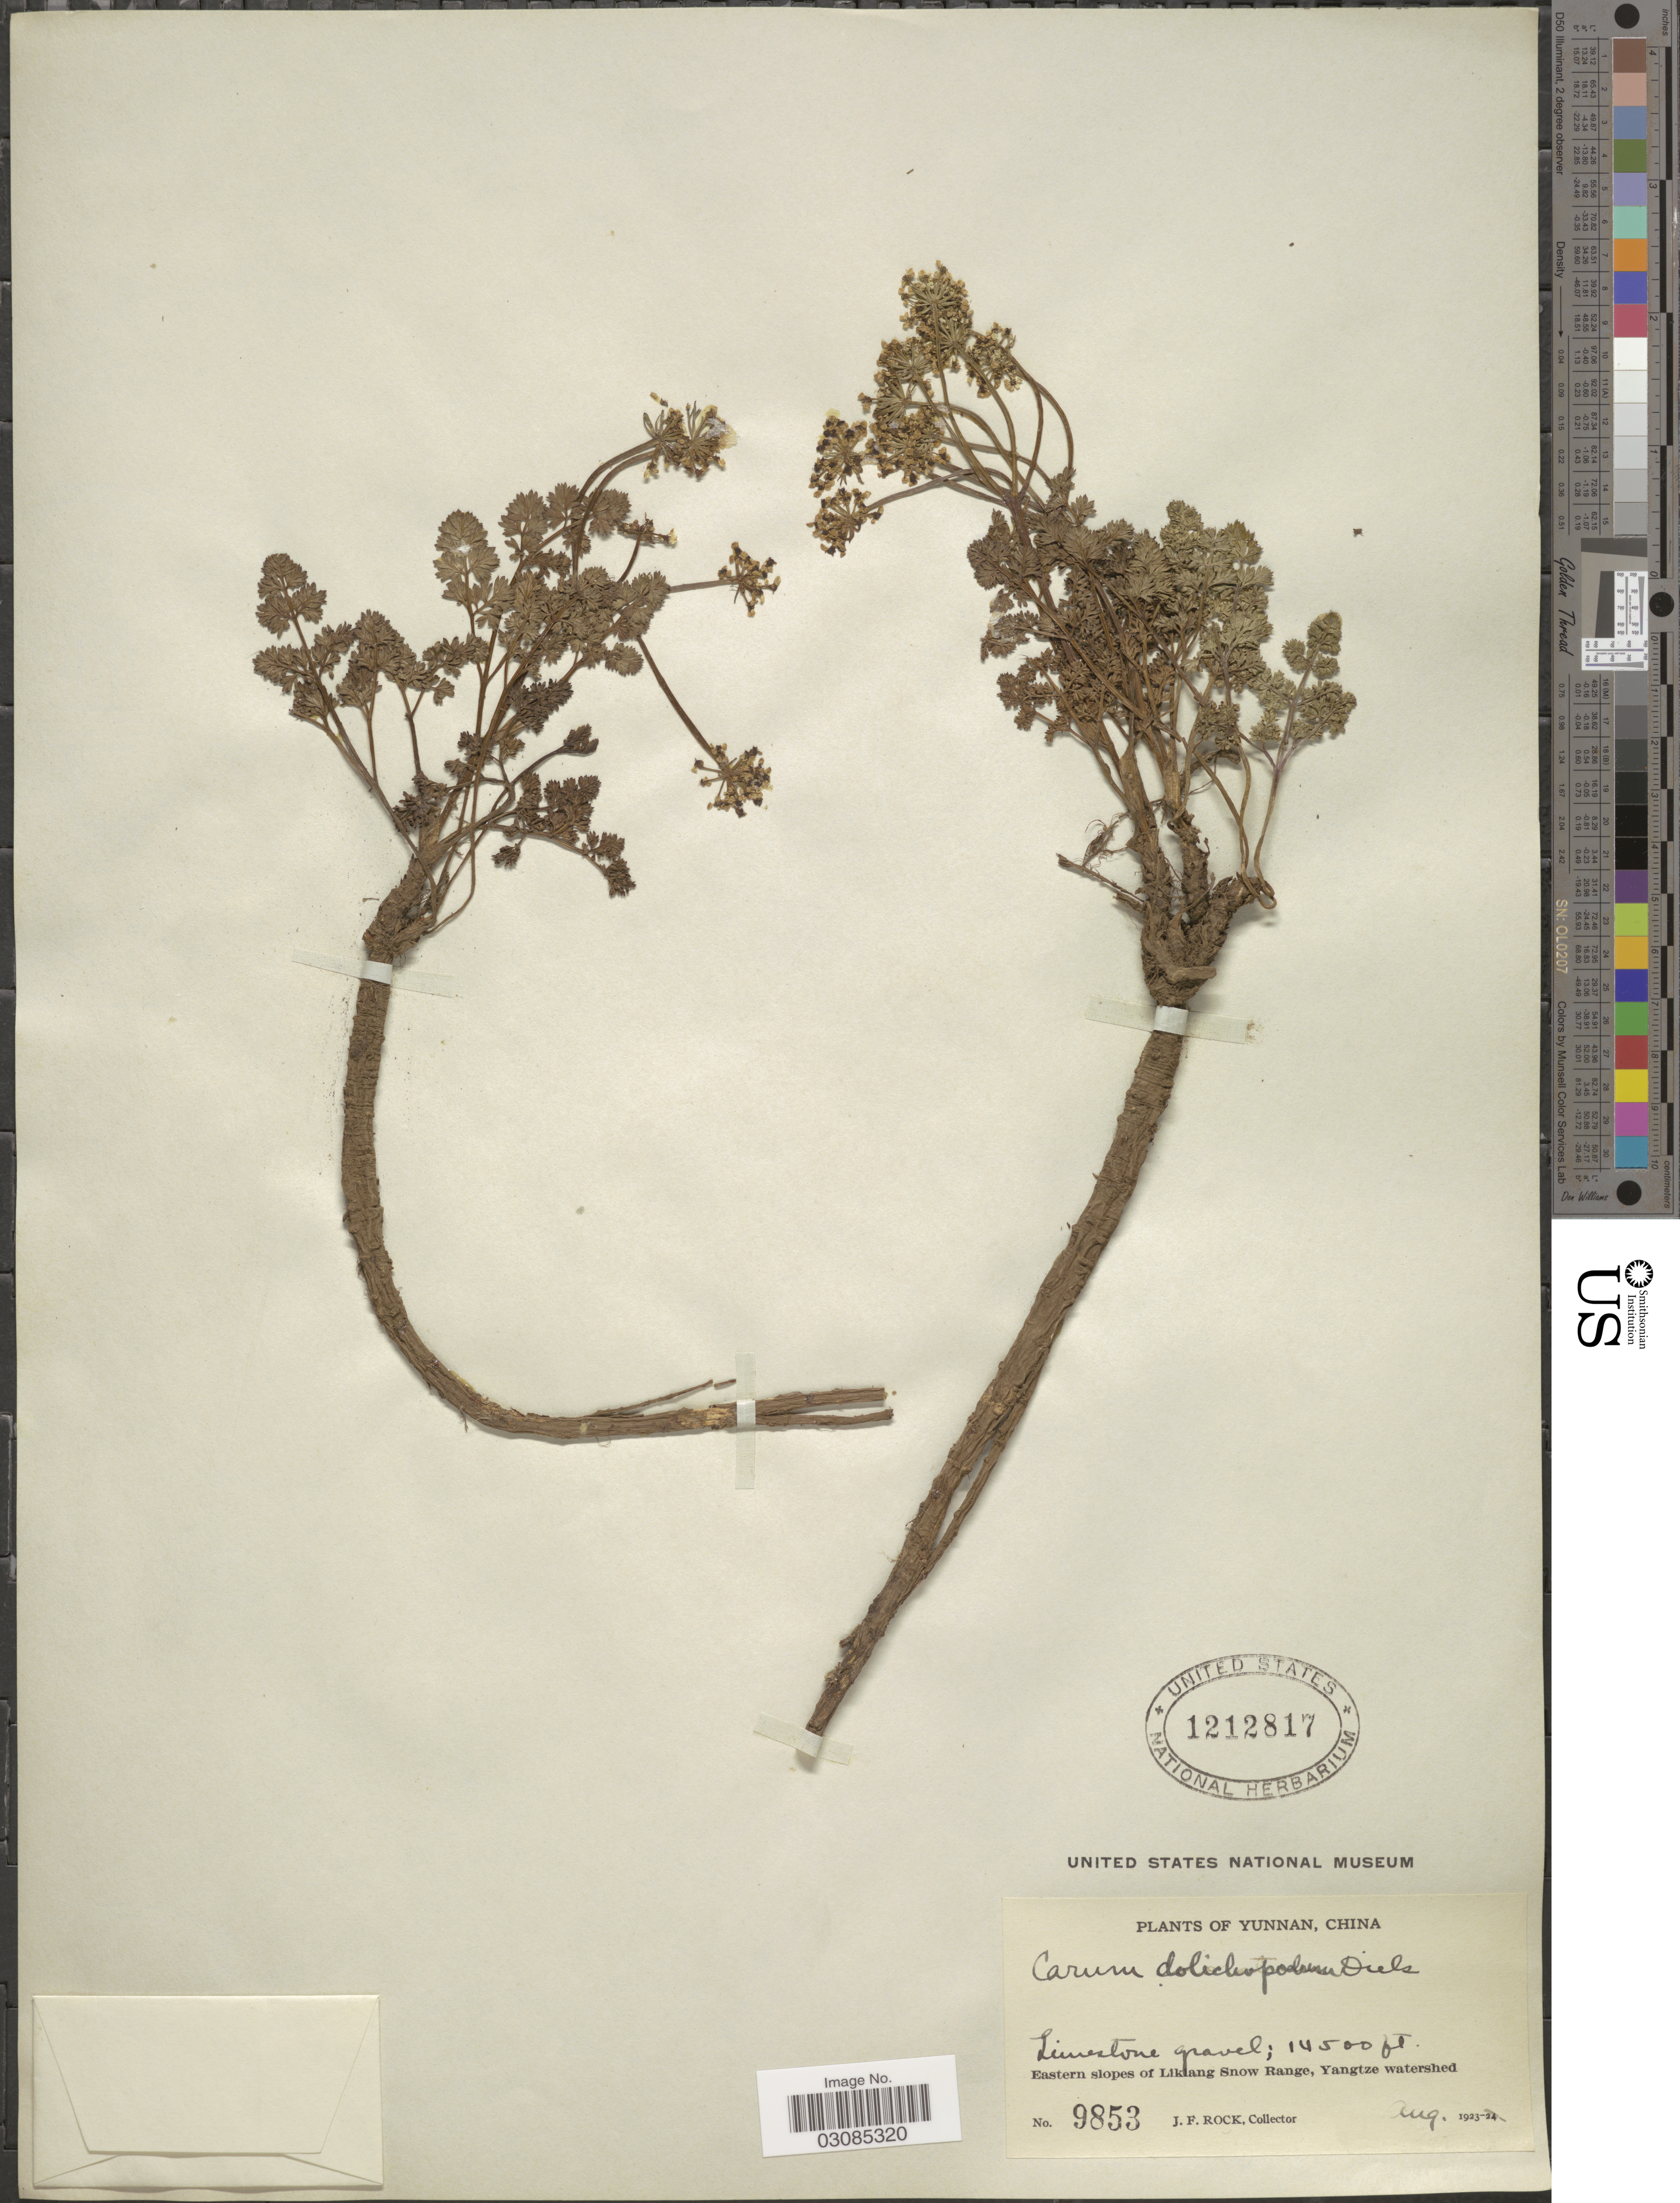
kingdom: Plantae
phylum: Tracheophyta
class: Magnoliopsida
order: Apiales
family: Apiaceae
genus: Carum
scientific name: Carum dolichopodum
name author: Diels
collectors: J. Rock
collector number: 9853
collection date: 1923-08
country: China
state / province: Yunnan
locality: Eastern slopes of Likiang Snow Range, Yangtze watershed.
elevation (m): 4420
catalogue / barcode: US 1212817